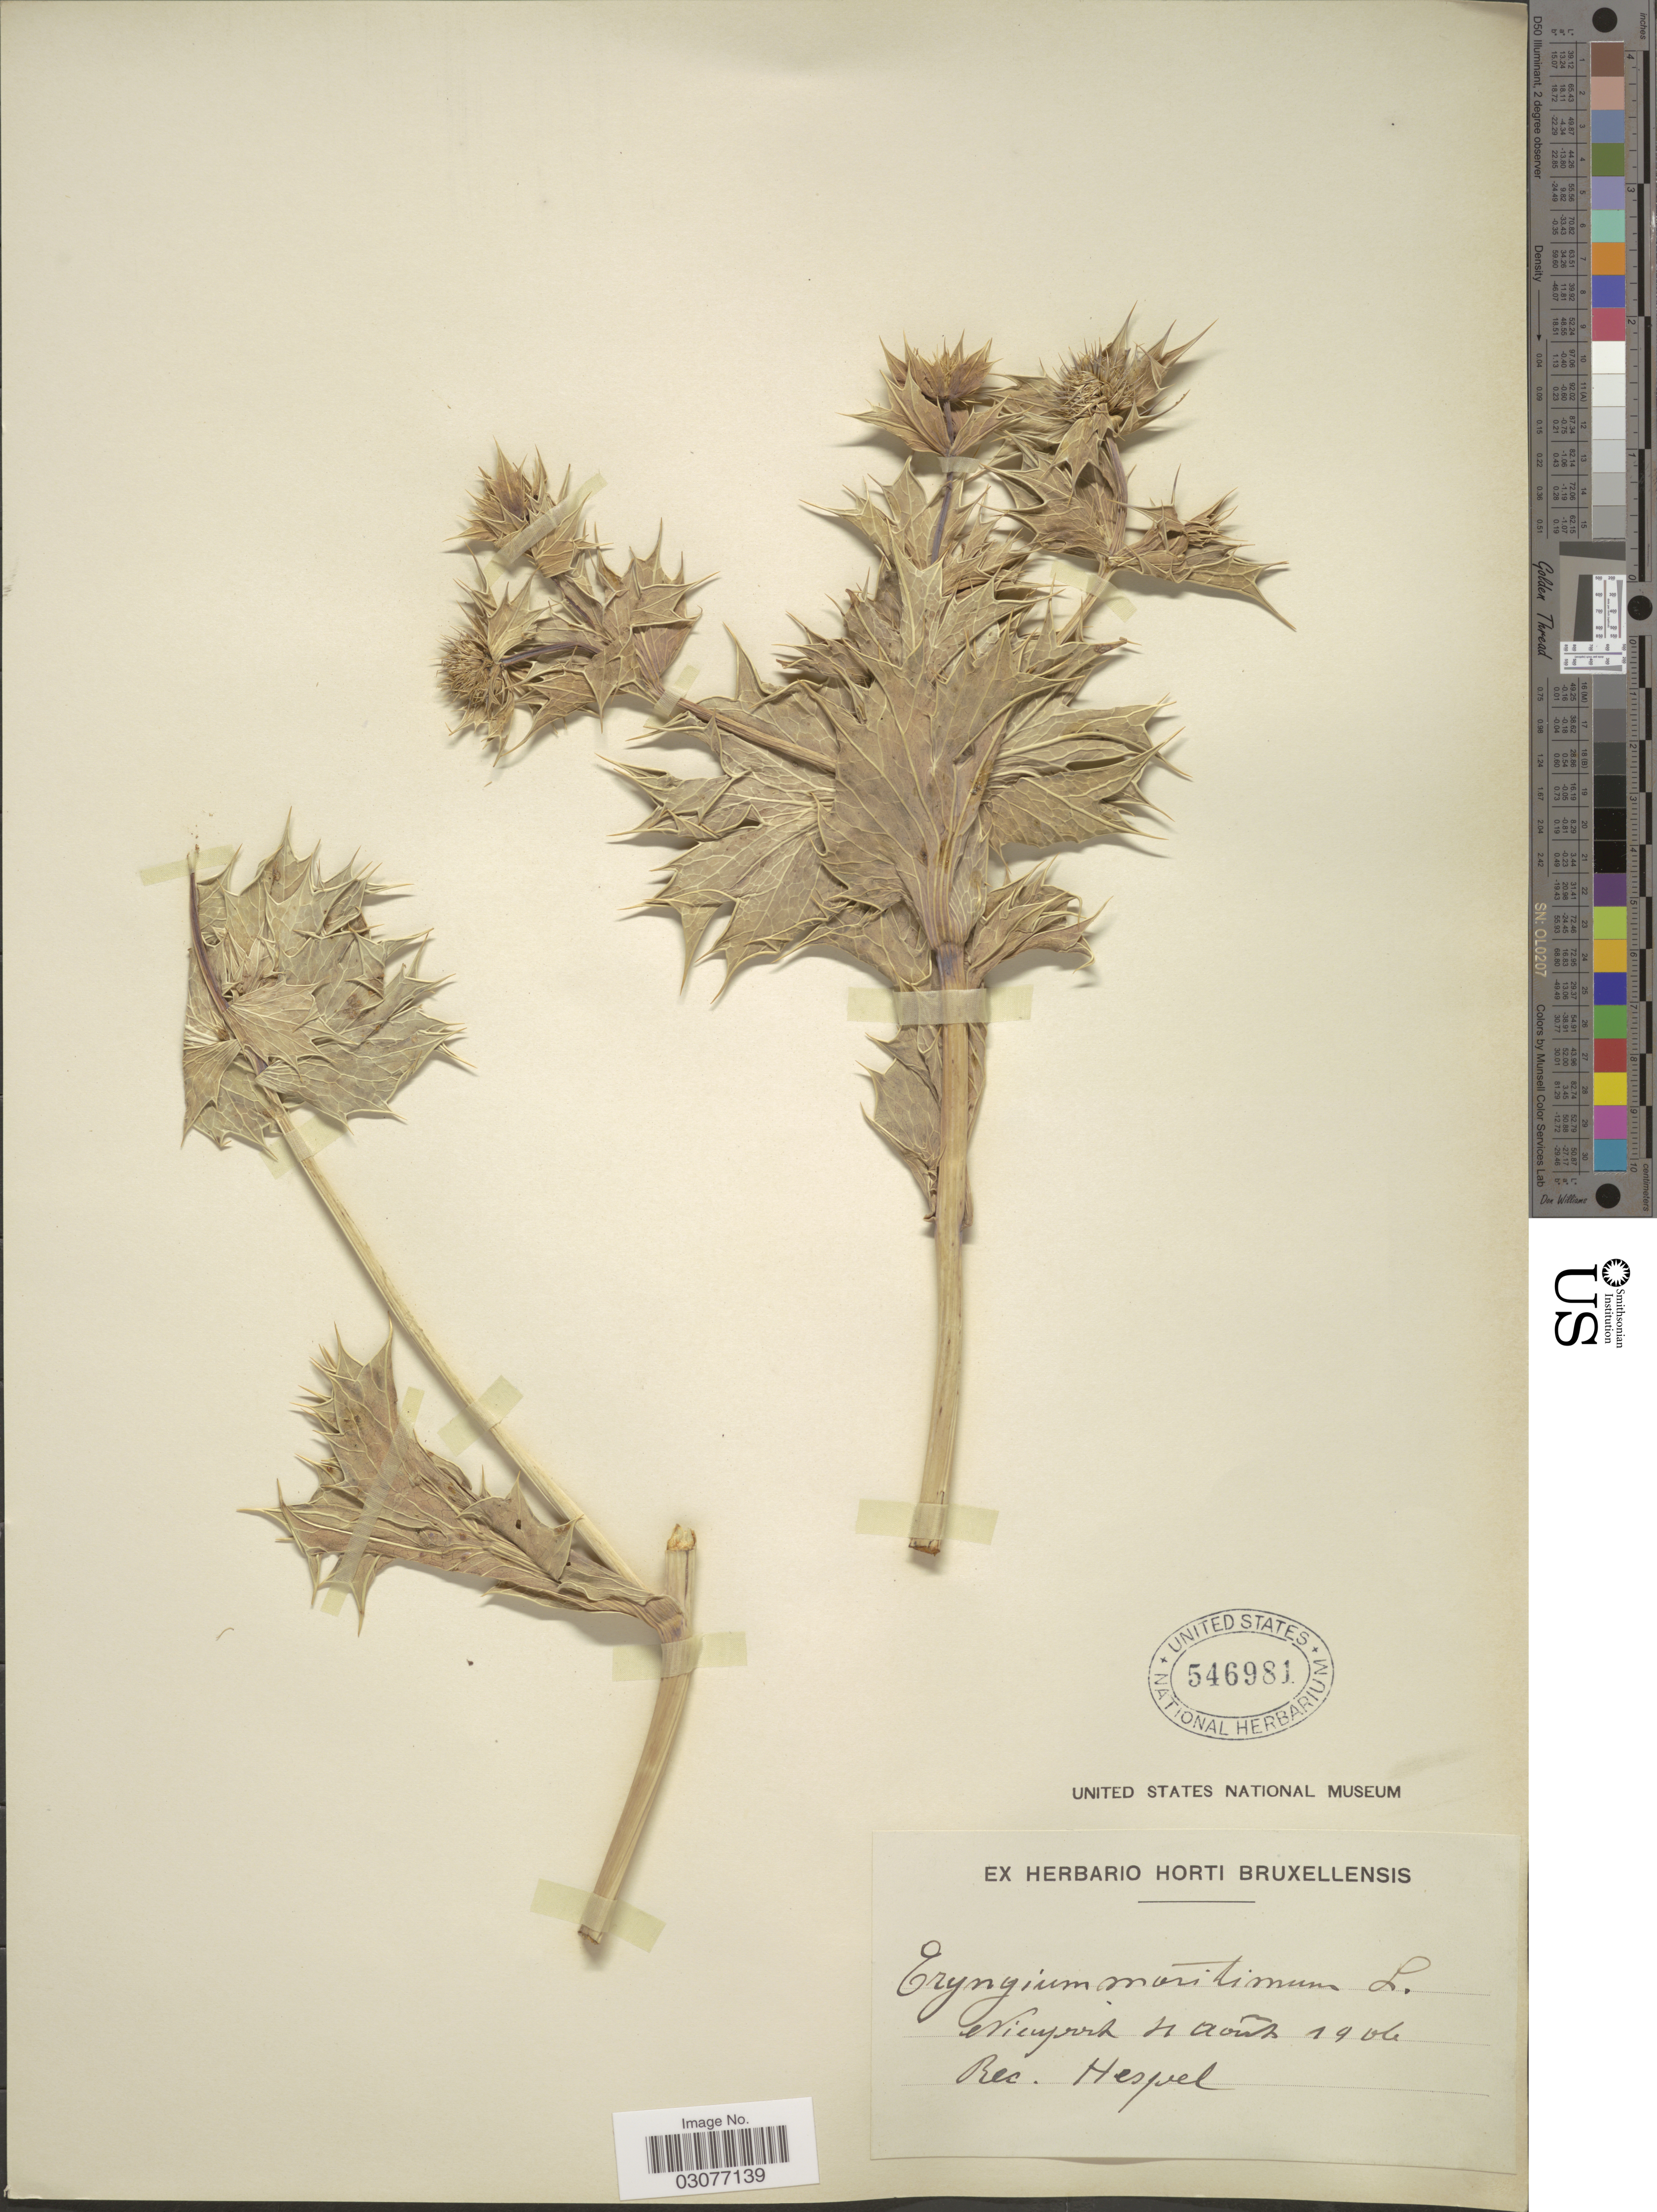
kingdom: Plantae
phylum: Tracheophyta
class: Magnoliopsida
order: Apiales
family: Apiaceae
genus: Eryngium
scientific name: Eryngium maritimum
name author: L.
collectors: Hespel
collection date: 1906-08-04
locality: Nieujrrt [interpreted].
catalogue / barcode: US 546981